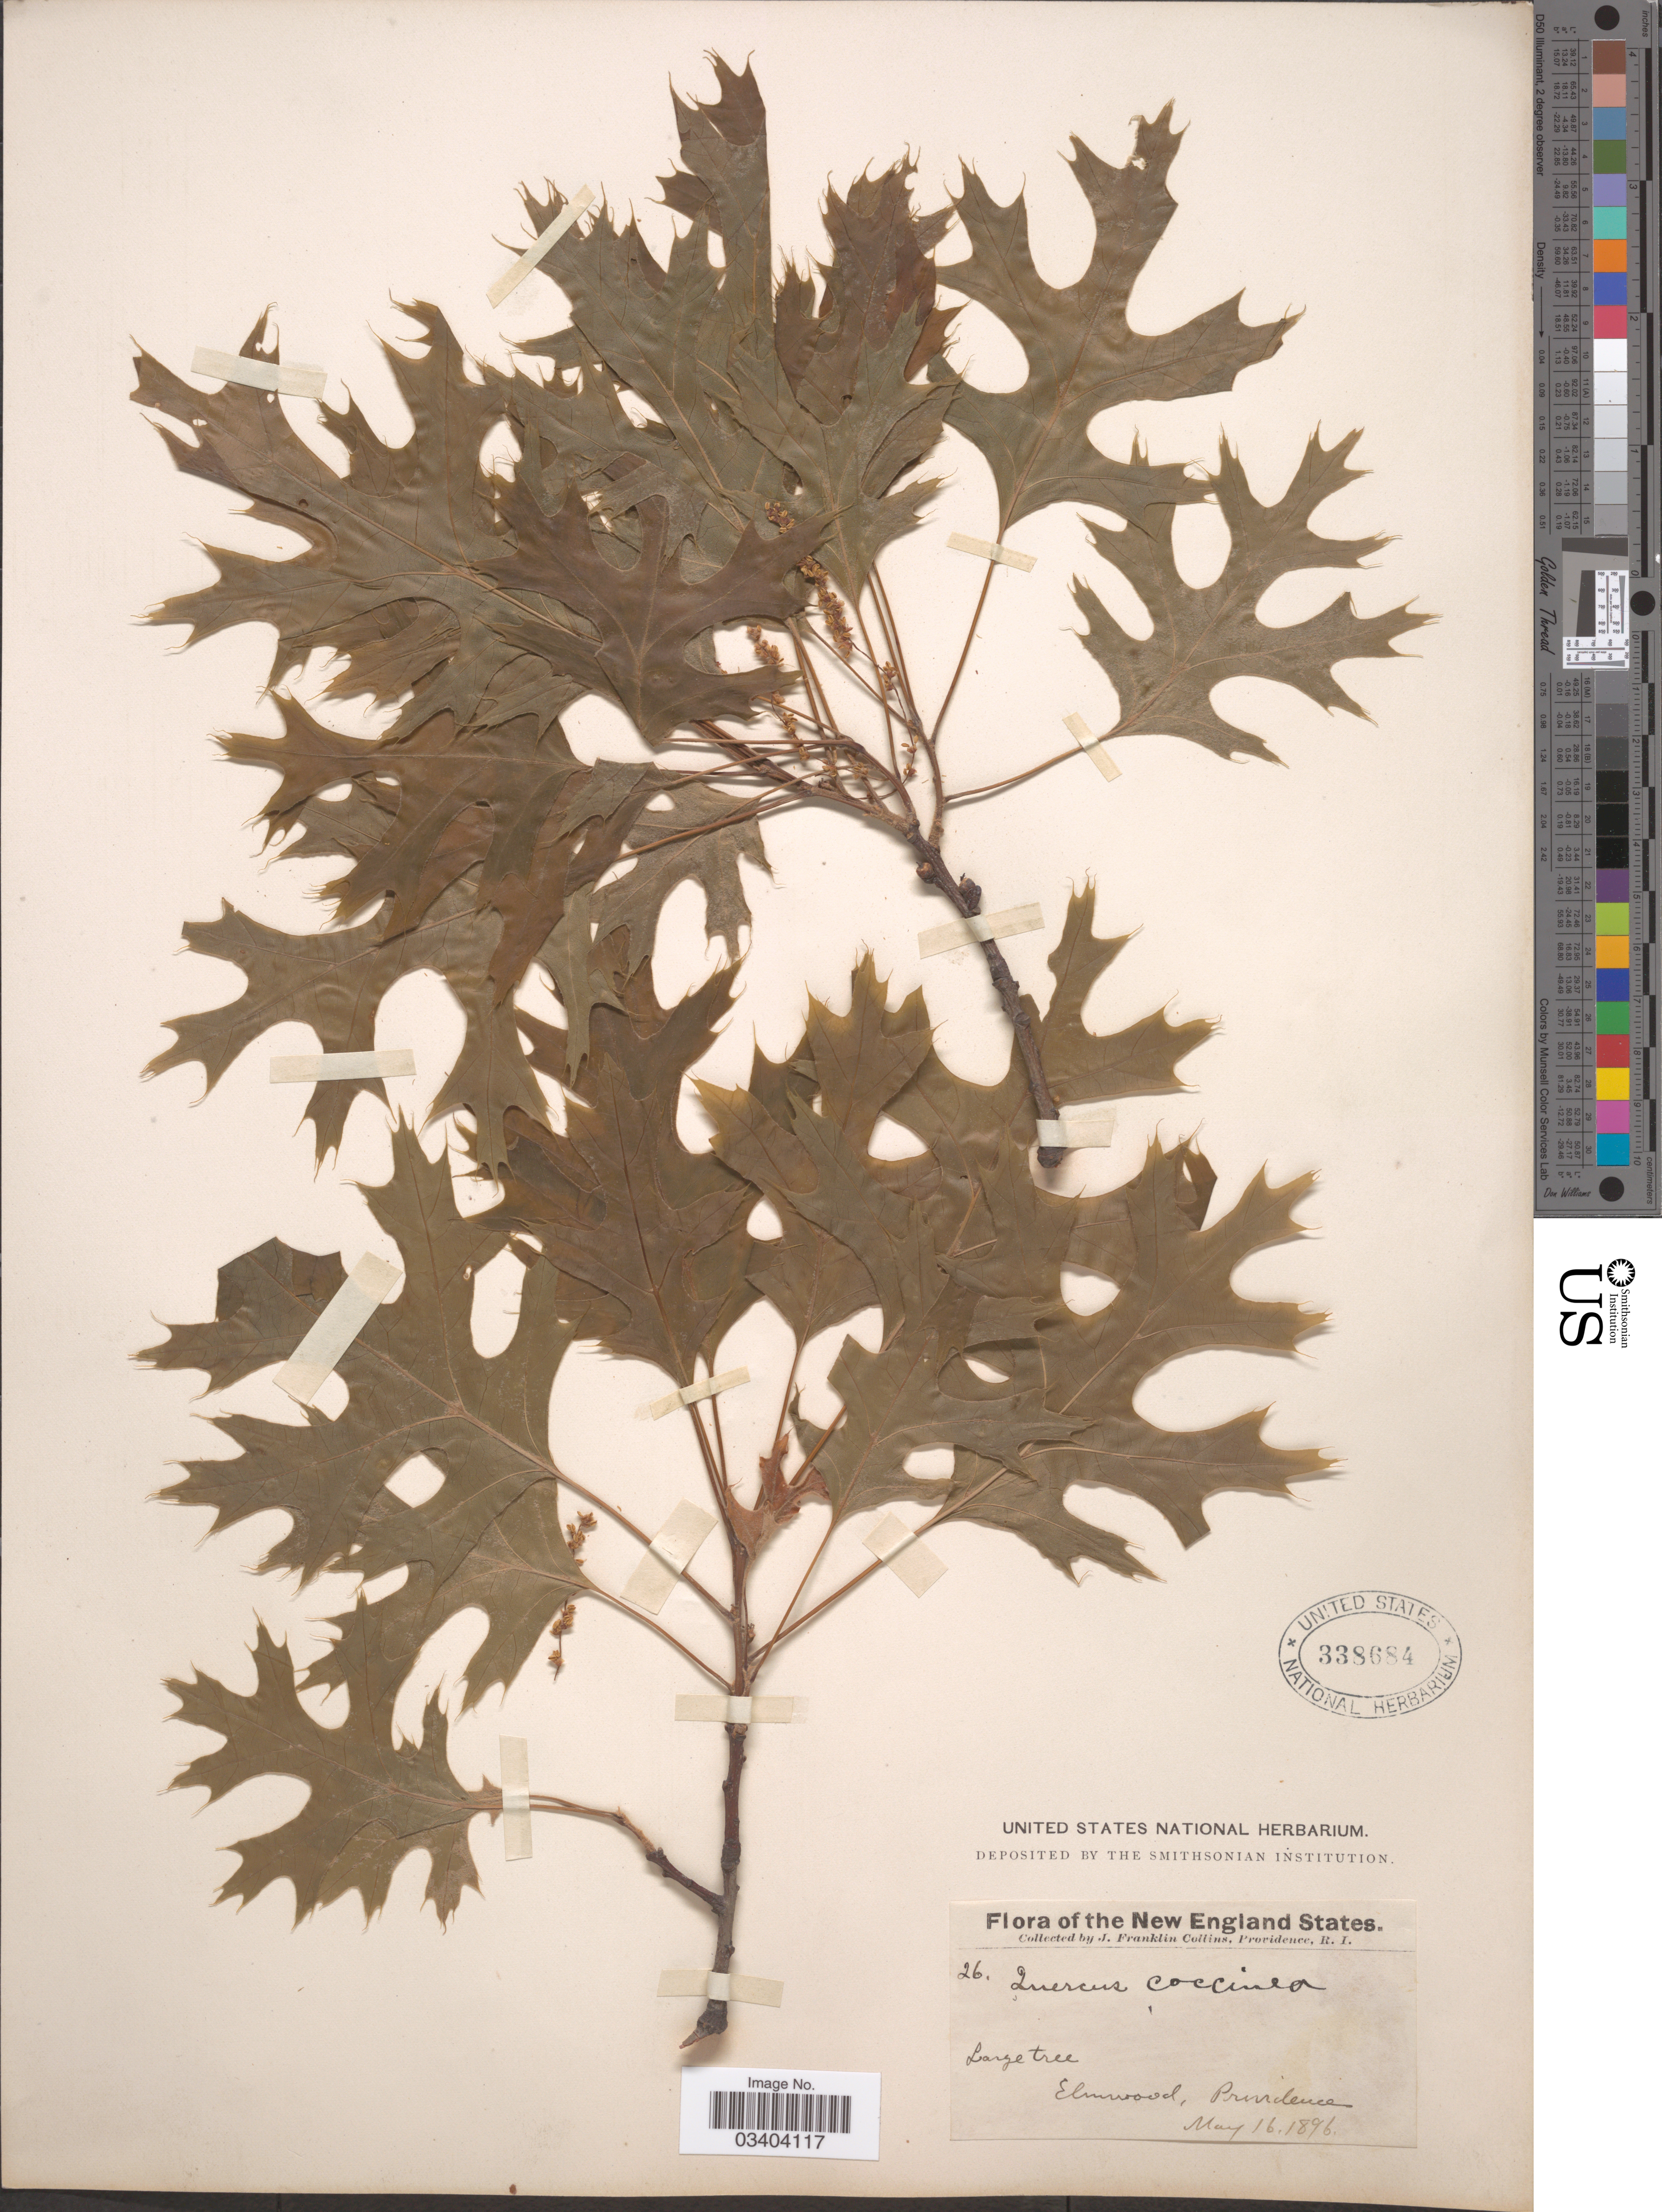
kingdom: Plantae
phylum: Tracheophyta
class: Magnoliopsida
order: Fagales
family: Fagaceae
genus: Quercus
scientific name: Quercus coccinea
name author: Münchh.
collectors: J. Collins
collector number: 26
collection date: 1896-05-16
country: United States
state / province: Rhode Island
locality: New England States. Elmwood, Providence.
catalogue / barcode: US 338684